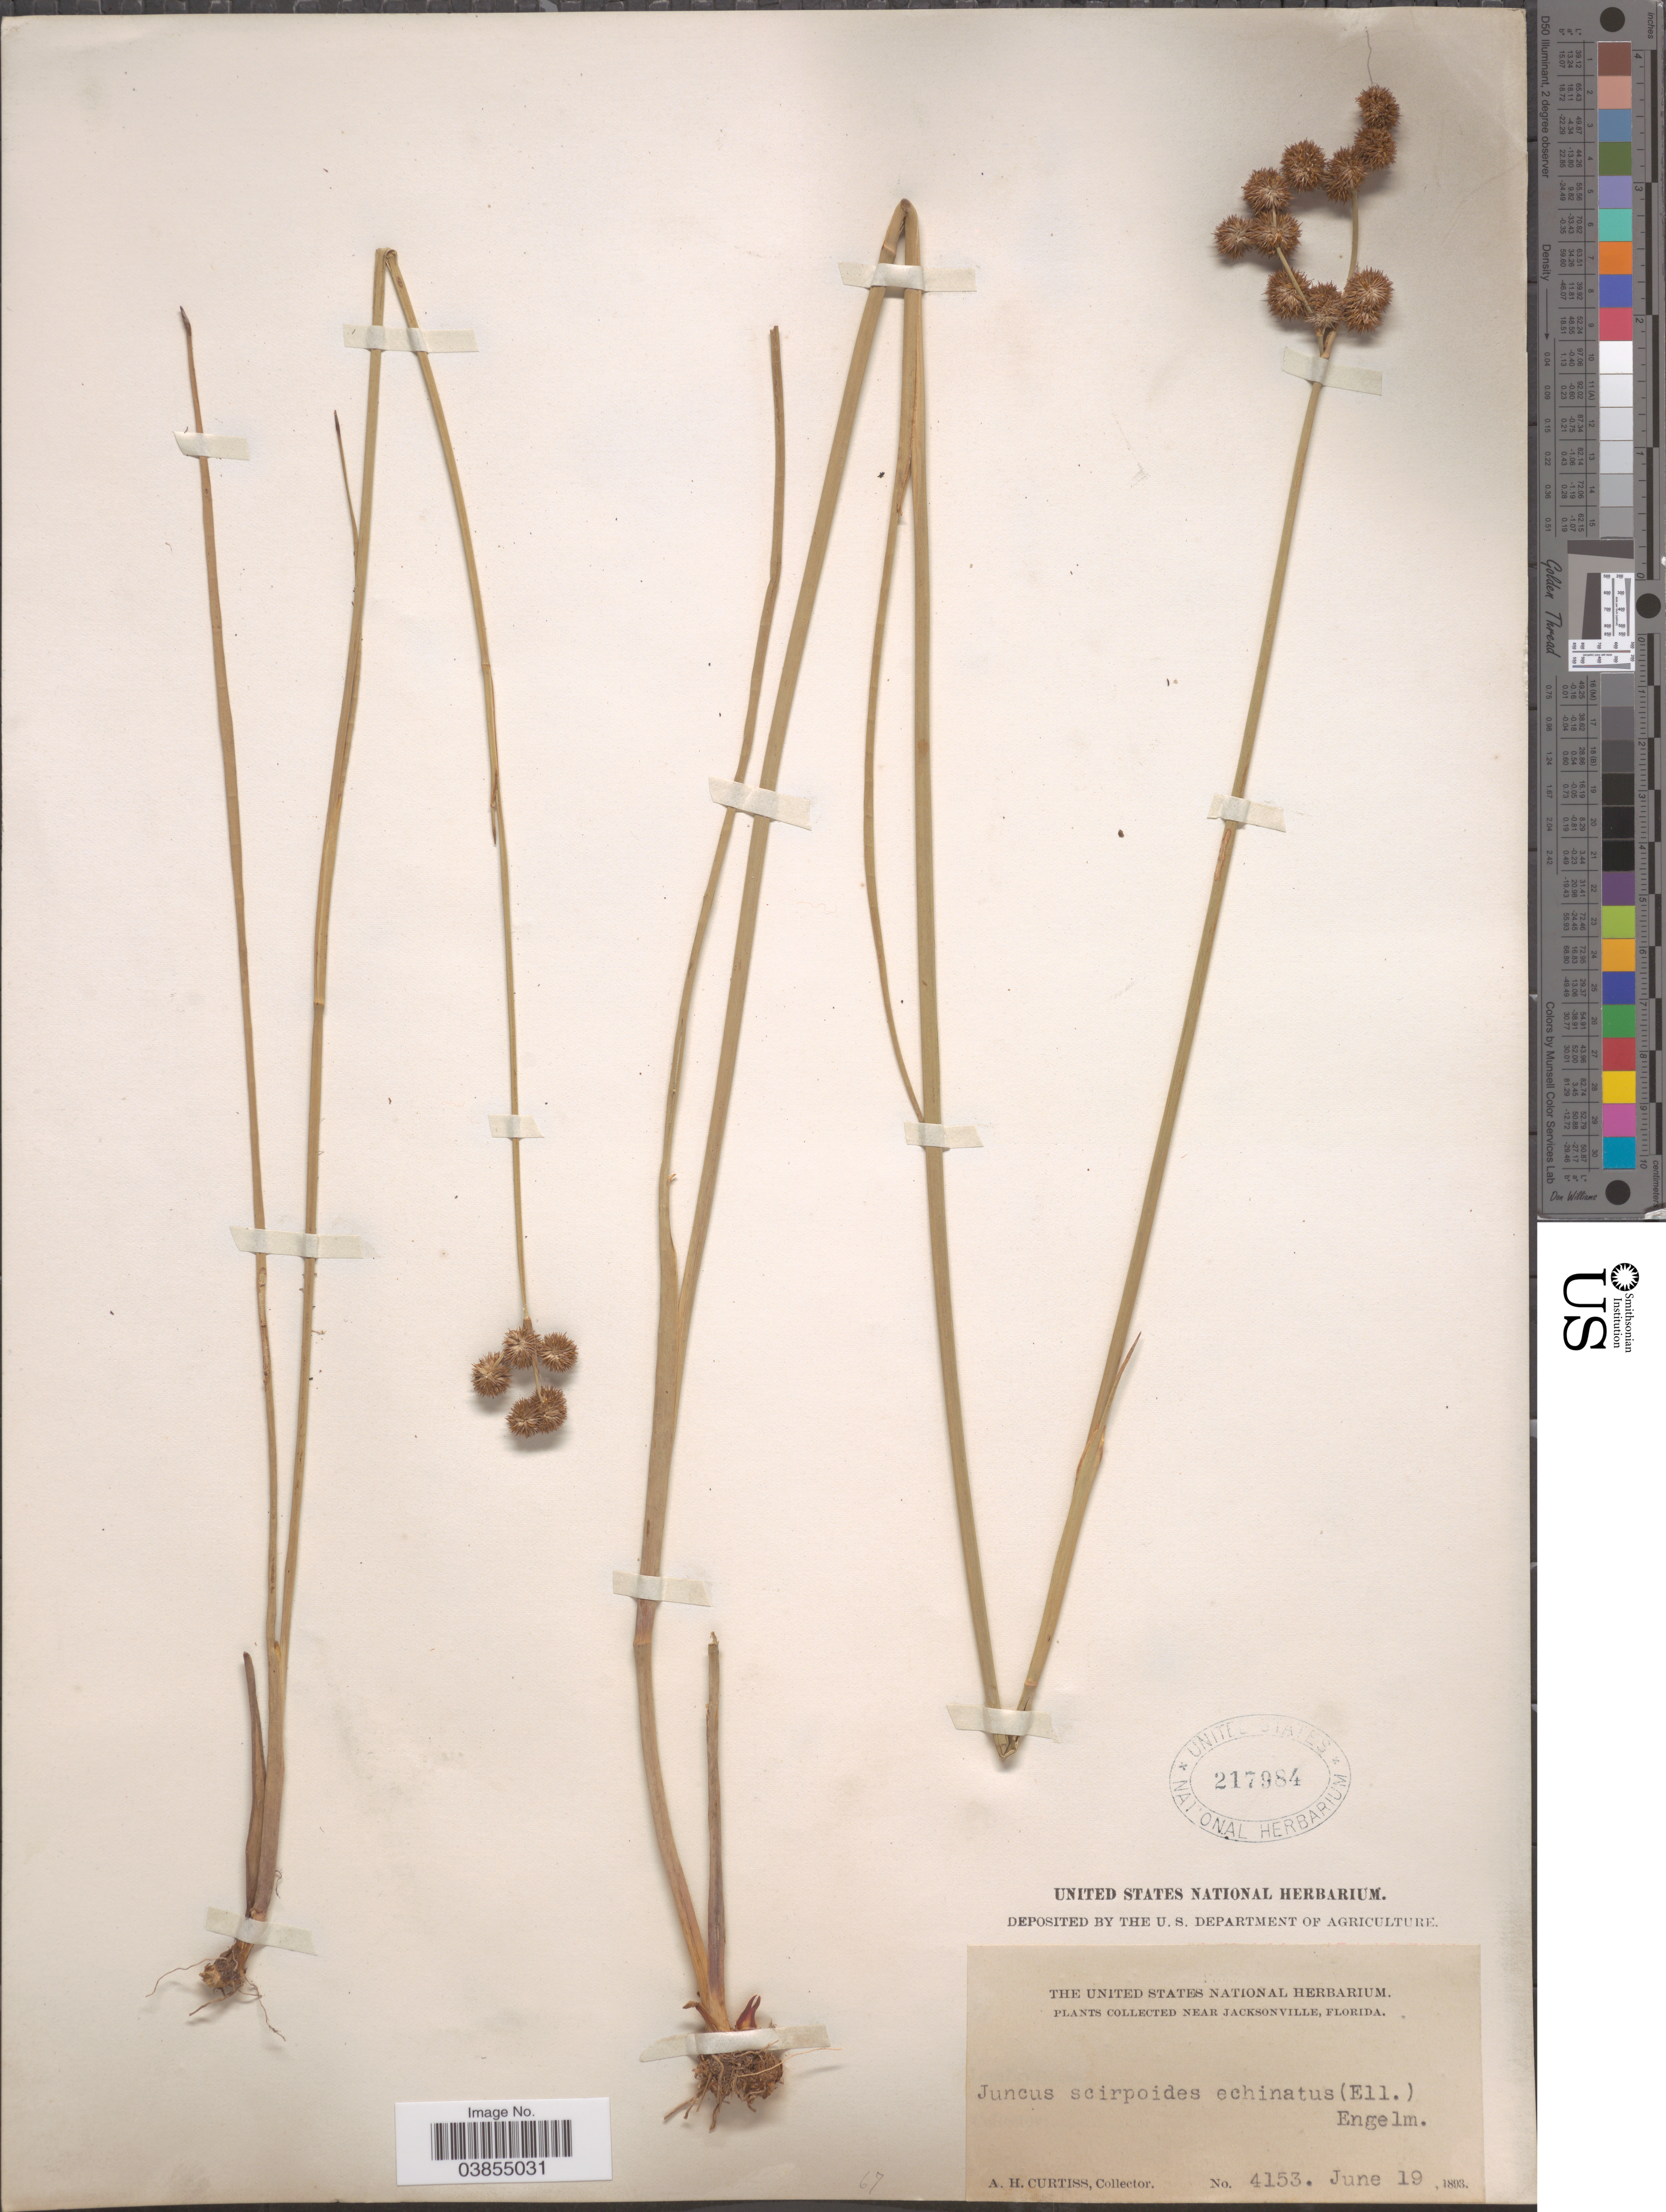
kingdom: Plantae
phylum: Tracheophyta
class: Liliopsida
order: Poales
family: Juncaceae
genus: Juncus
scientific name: Juncus megacephalus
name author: M.A. Curtis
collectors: A. H. Curtiss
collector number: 4153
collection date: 1893-06-19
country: United States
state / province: Florida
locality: Near Jacksonville.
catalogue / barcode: US 217984